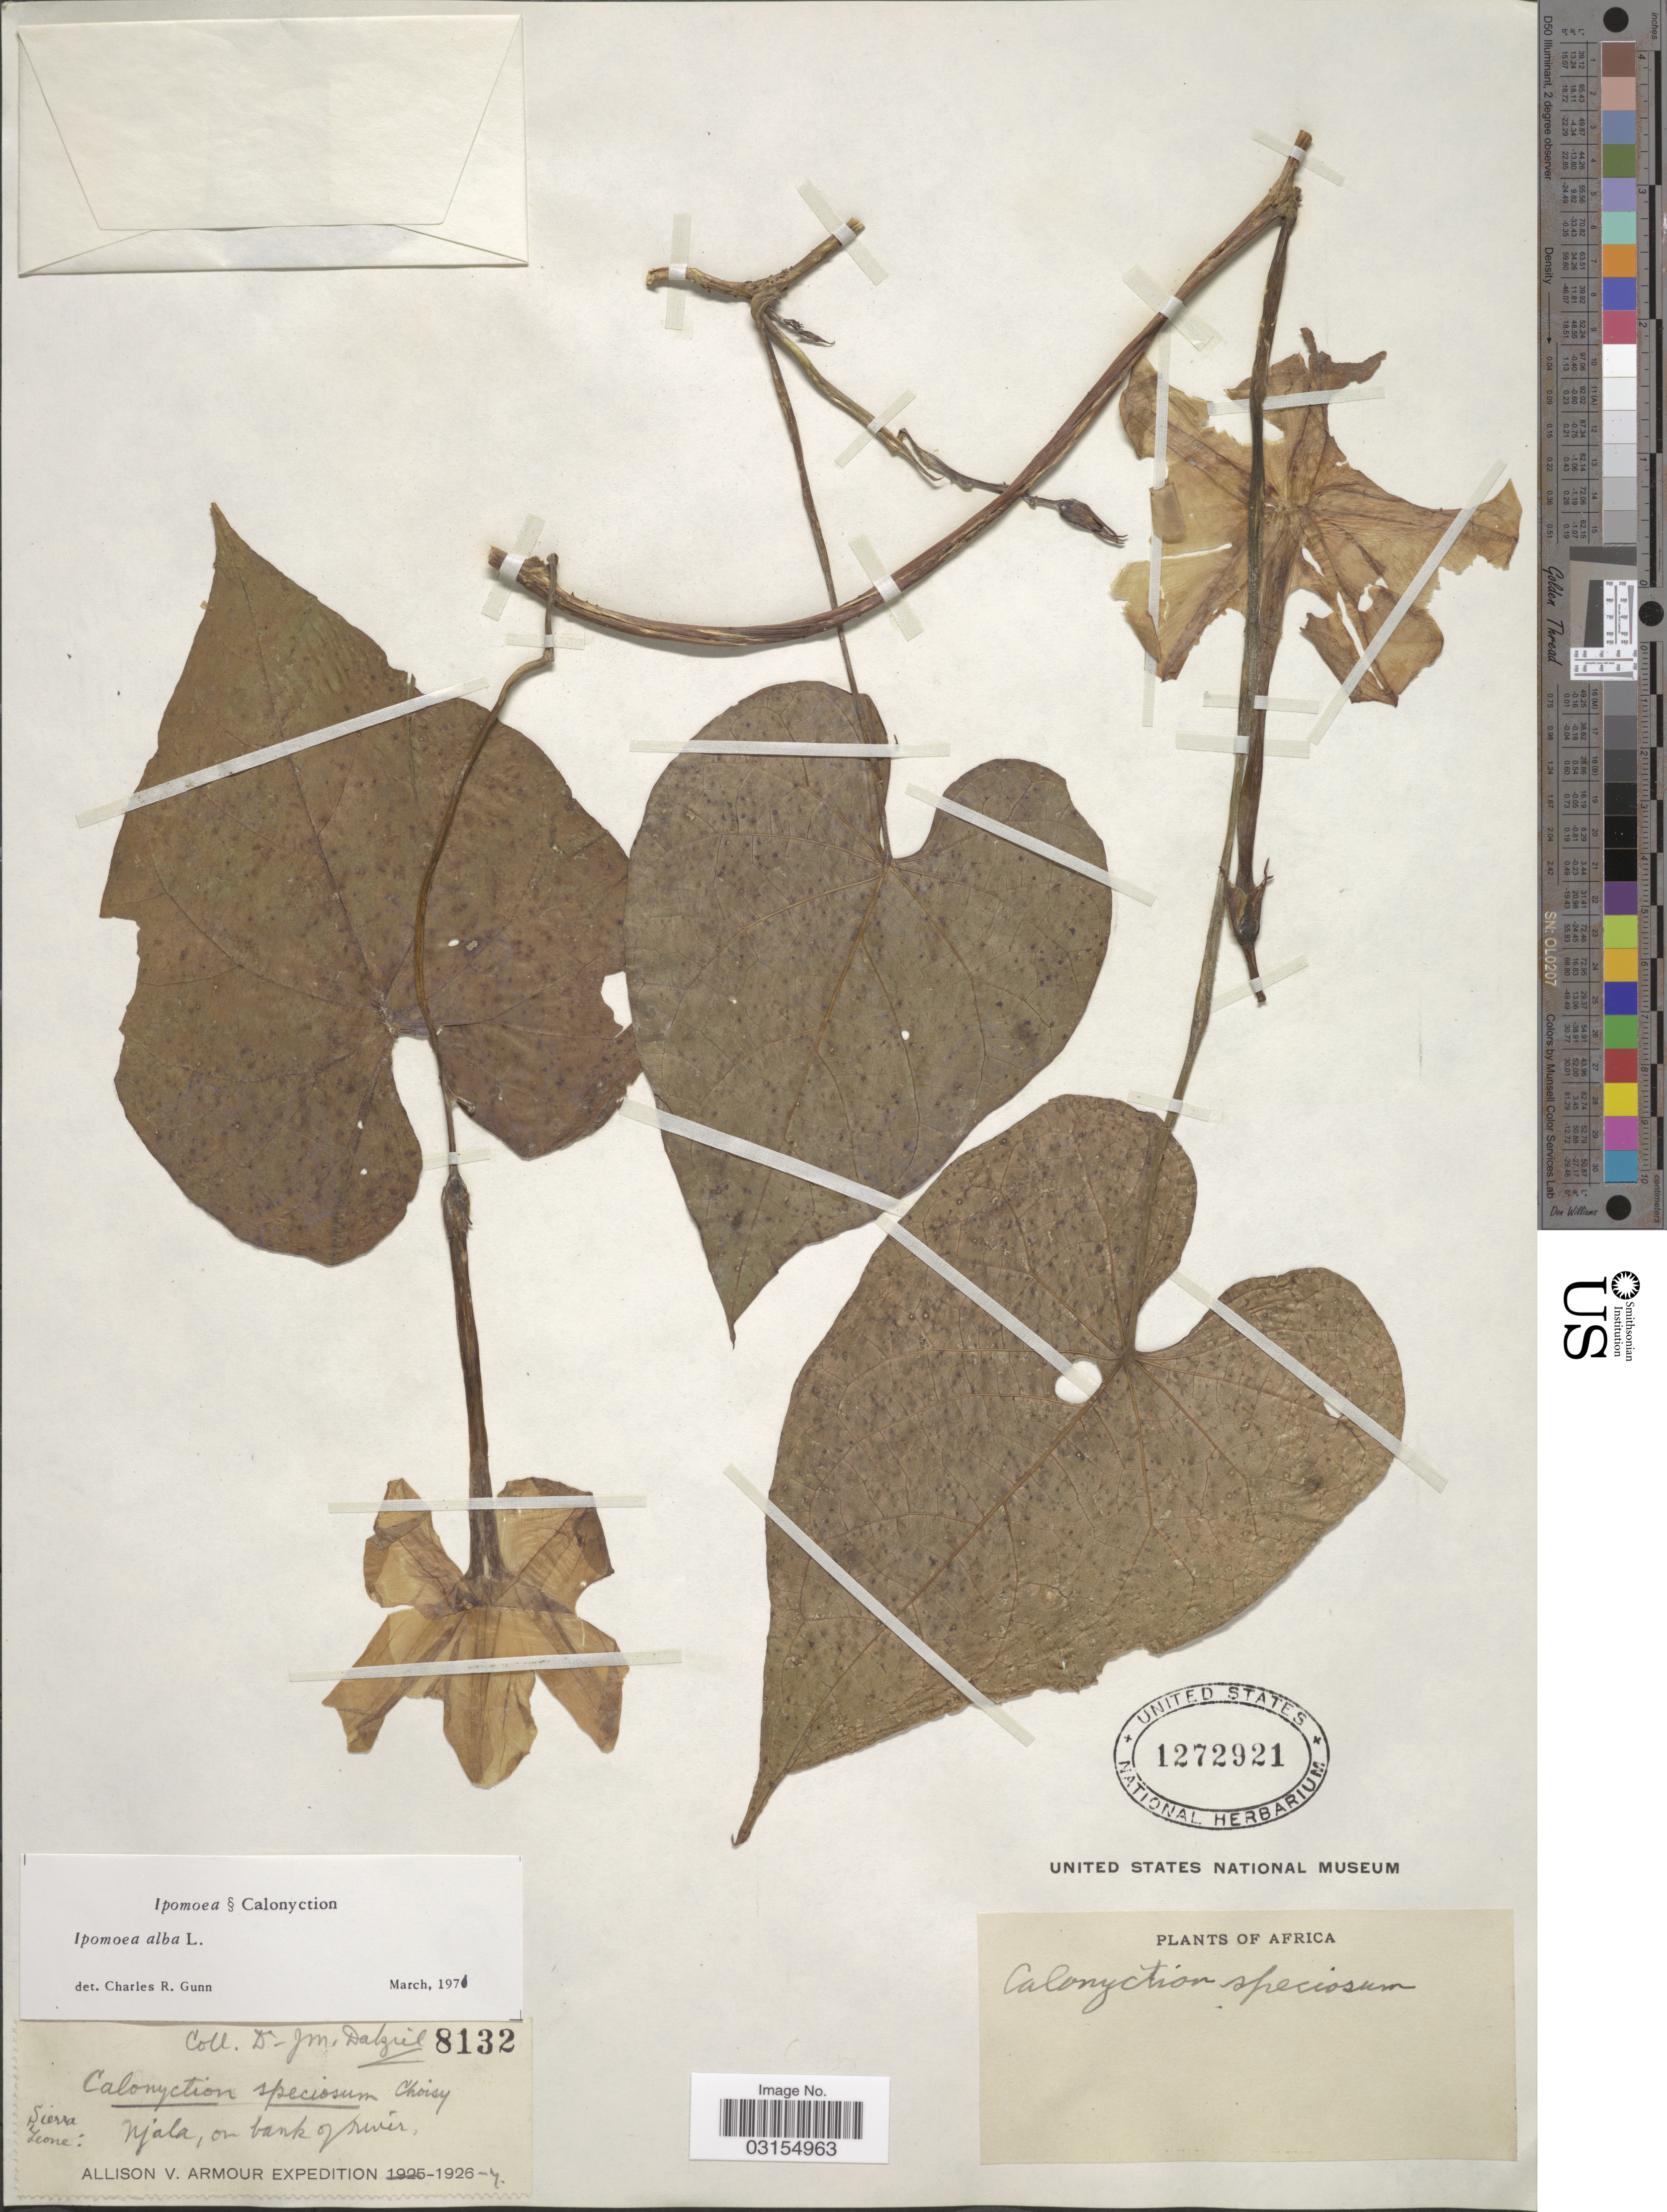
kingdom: Plantae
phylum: Tracheophyta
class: Magnoliopsida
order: Solanales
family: Convolvulaceae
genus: Ipomoea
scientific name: Ipomoea alba L.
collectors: J. Dalziel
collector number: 8132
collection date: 1926-07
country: Sierra Leone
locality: Njala, on bank of river.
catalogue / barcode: US 1272921